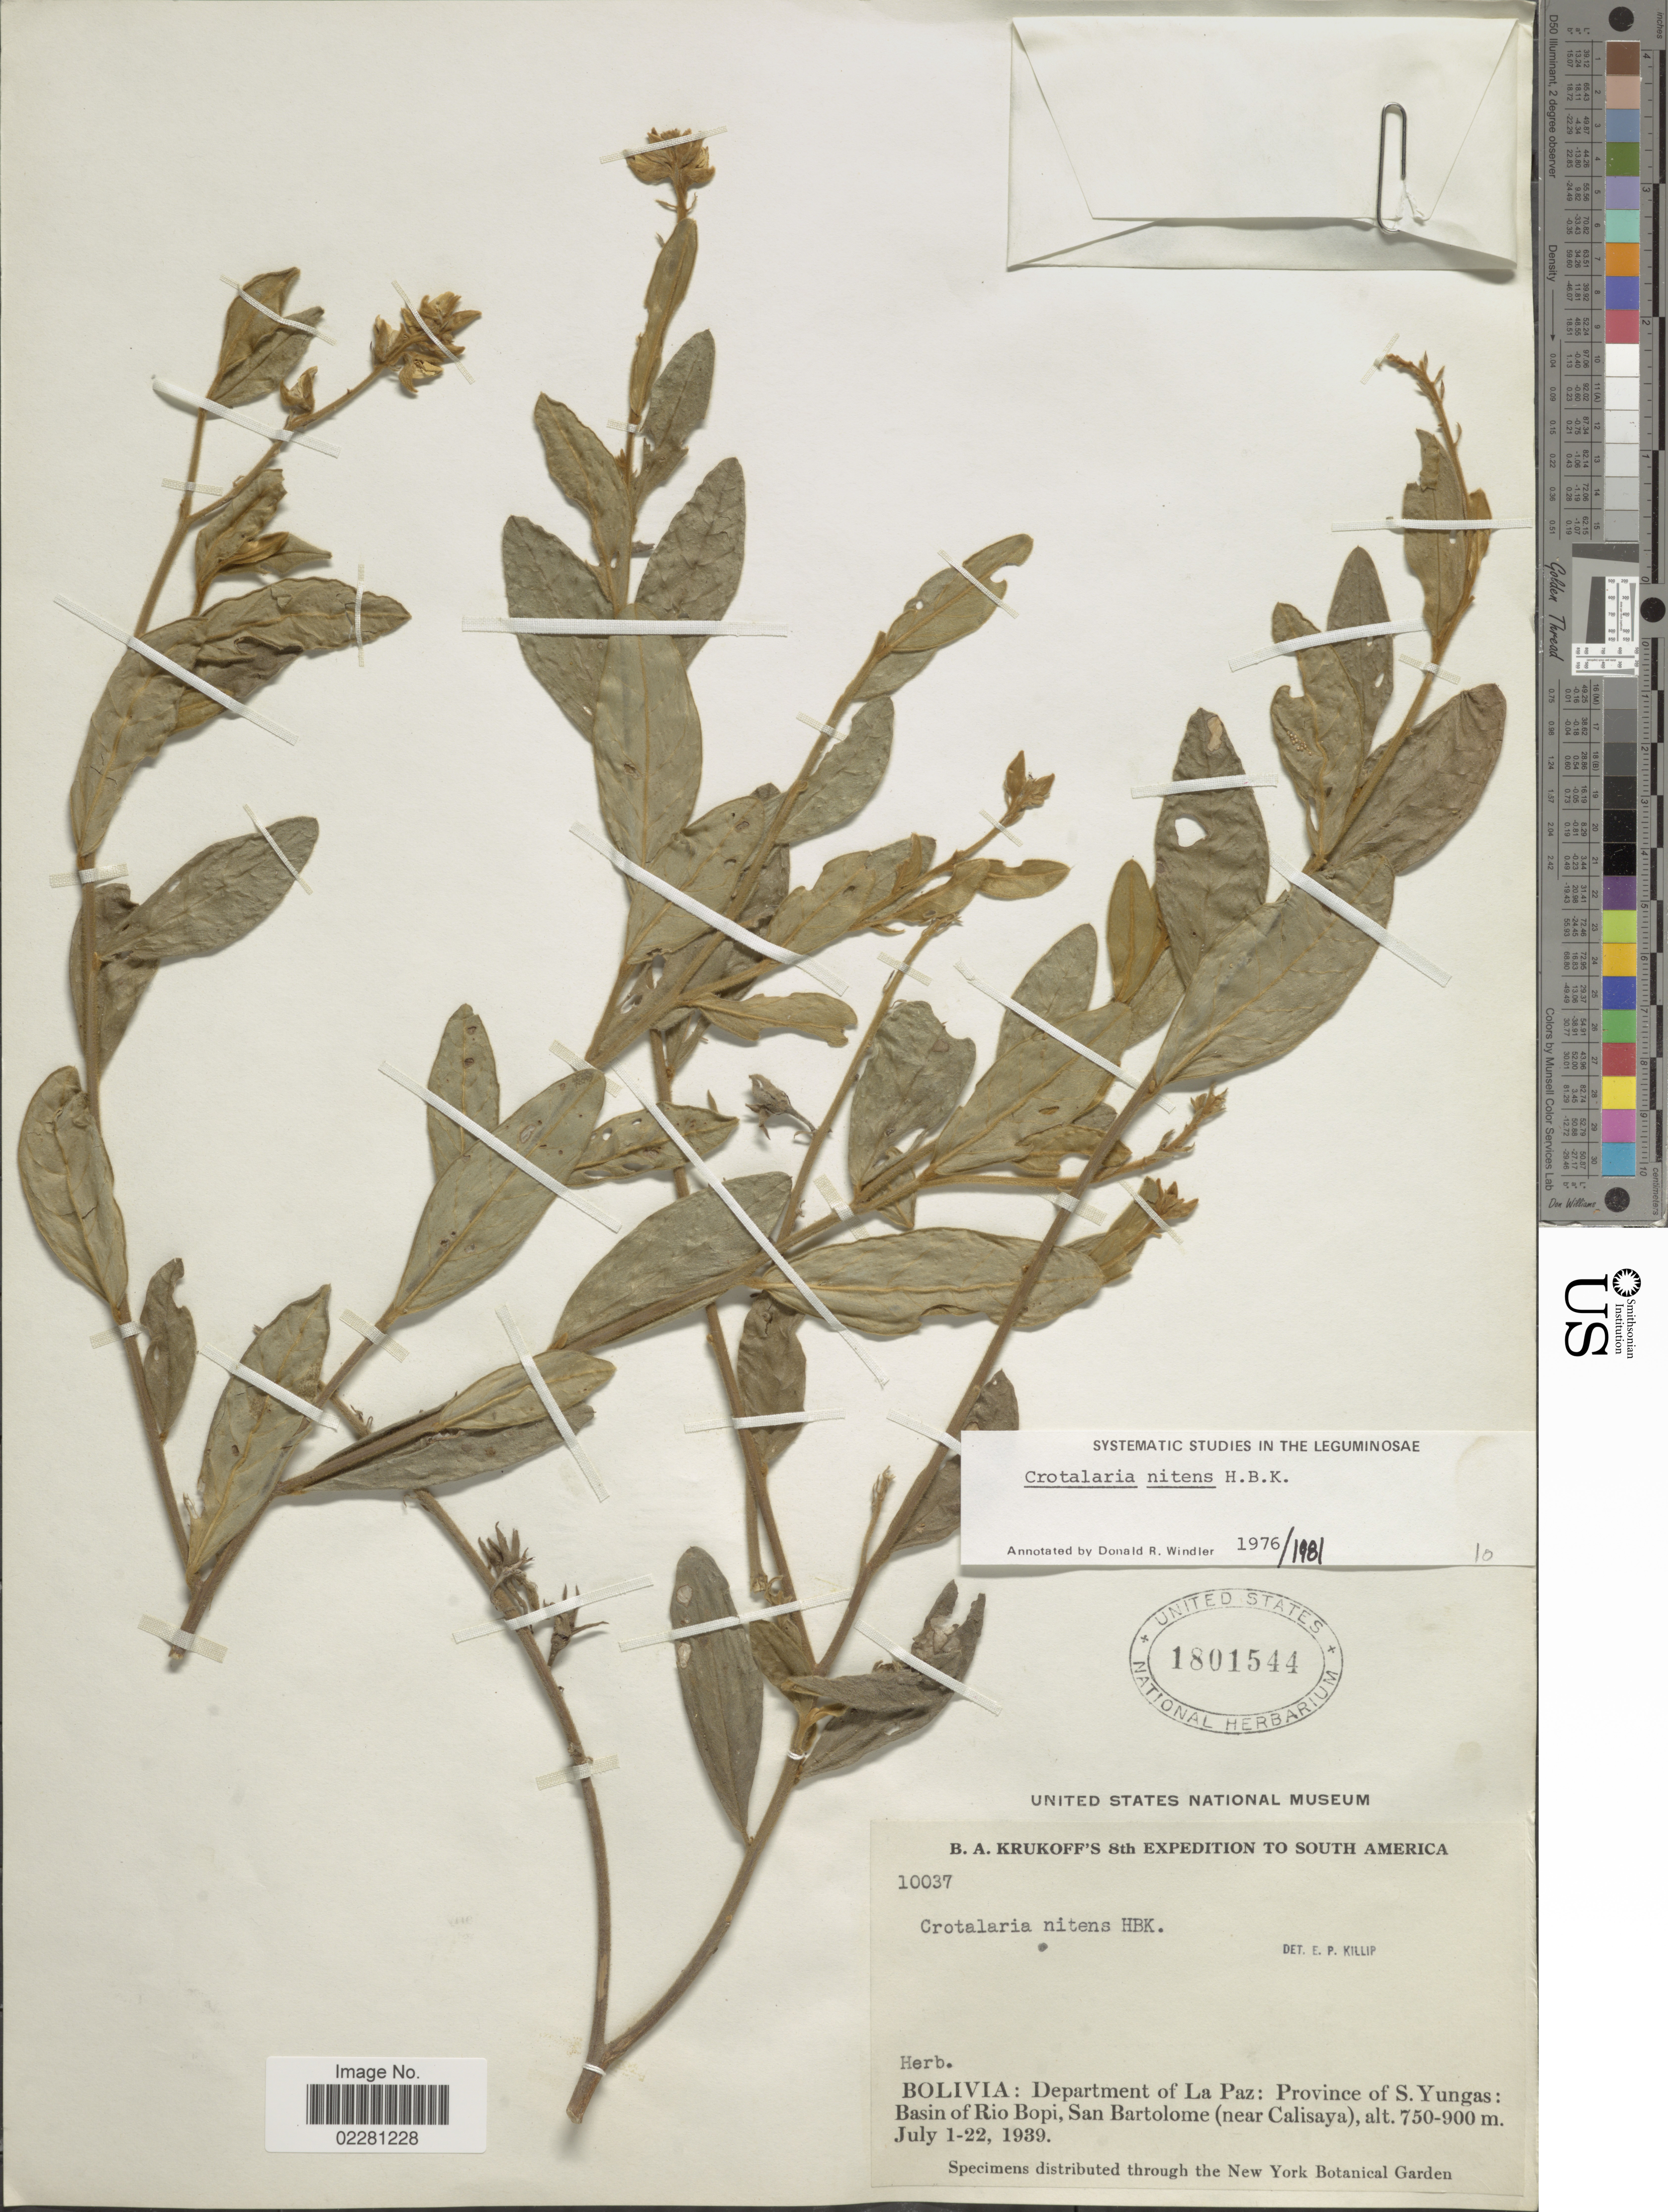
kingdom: Plantae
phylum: Tracheophyta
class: Magnoliopsida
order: Fabales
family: Fabaceae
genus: Crotalaria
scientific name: Crotalaria nitens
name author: Kunth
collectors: B. A. Krukoff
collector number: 10037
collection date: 1939-07-01/1939-07-22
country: Bolivia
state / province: La Paz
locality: Province of S. Yungas, Basin of Rio Bopi, San Bartolome (near Calisaya)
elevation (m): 750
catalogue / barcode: US 1801544